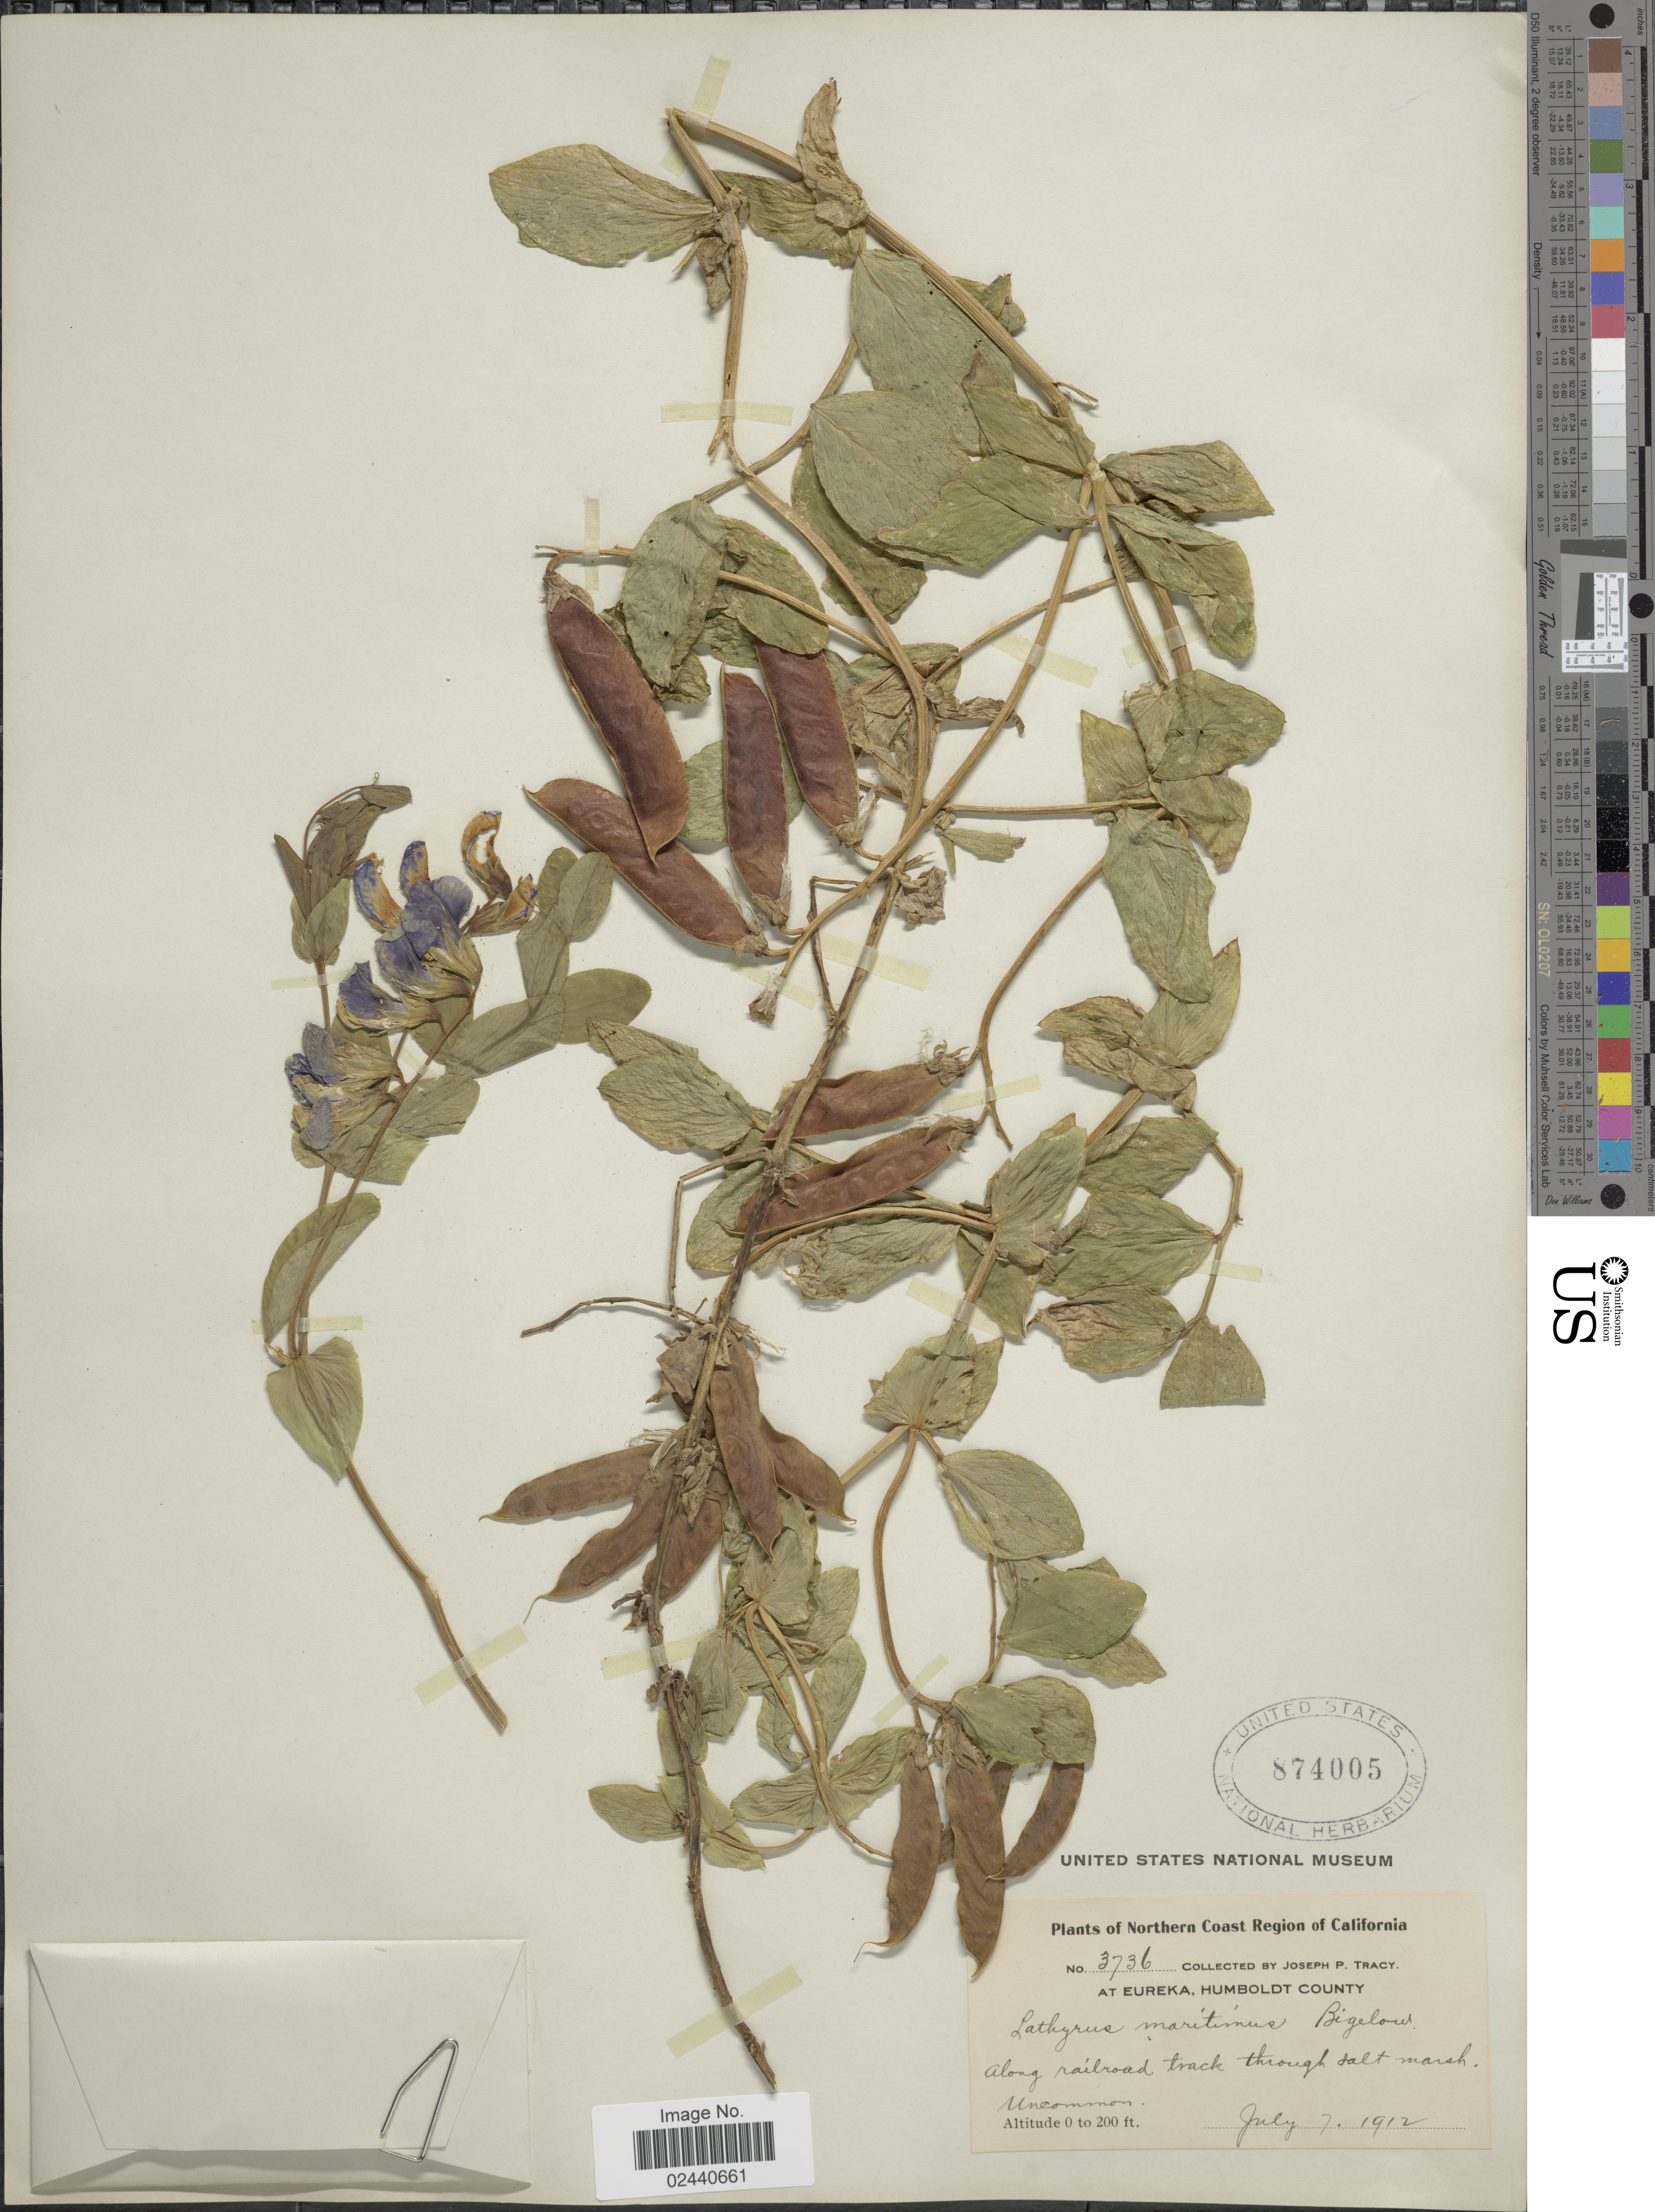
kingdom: Plantae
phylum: Tracheophyta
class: Magnoliopsida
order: Fabales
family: Fabaceae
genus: Lathyrus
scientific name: Lathyrus japonicus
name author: Willd.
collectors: J. Tracy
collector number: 3736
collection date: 1912-07-07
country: United States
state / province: California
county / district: Humboldt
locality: Northern Coast Region of California, Eureka, Humboldt County. Along railroad track through salt marsh.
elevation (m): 0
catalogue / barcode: US 874005